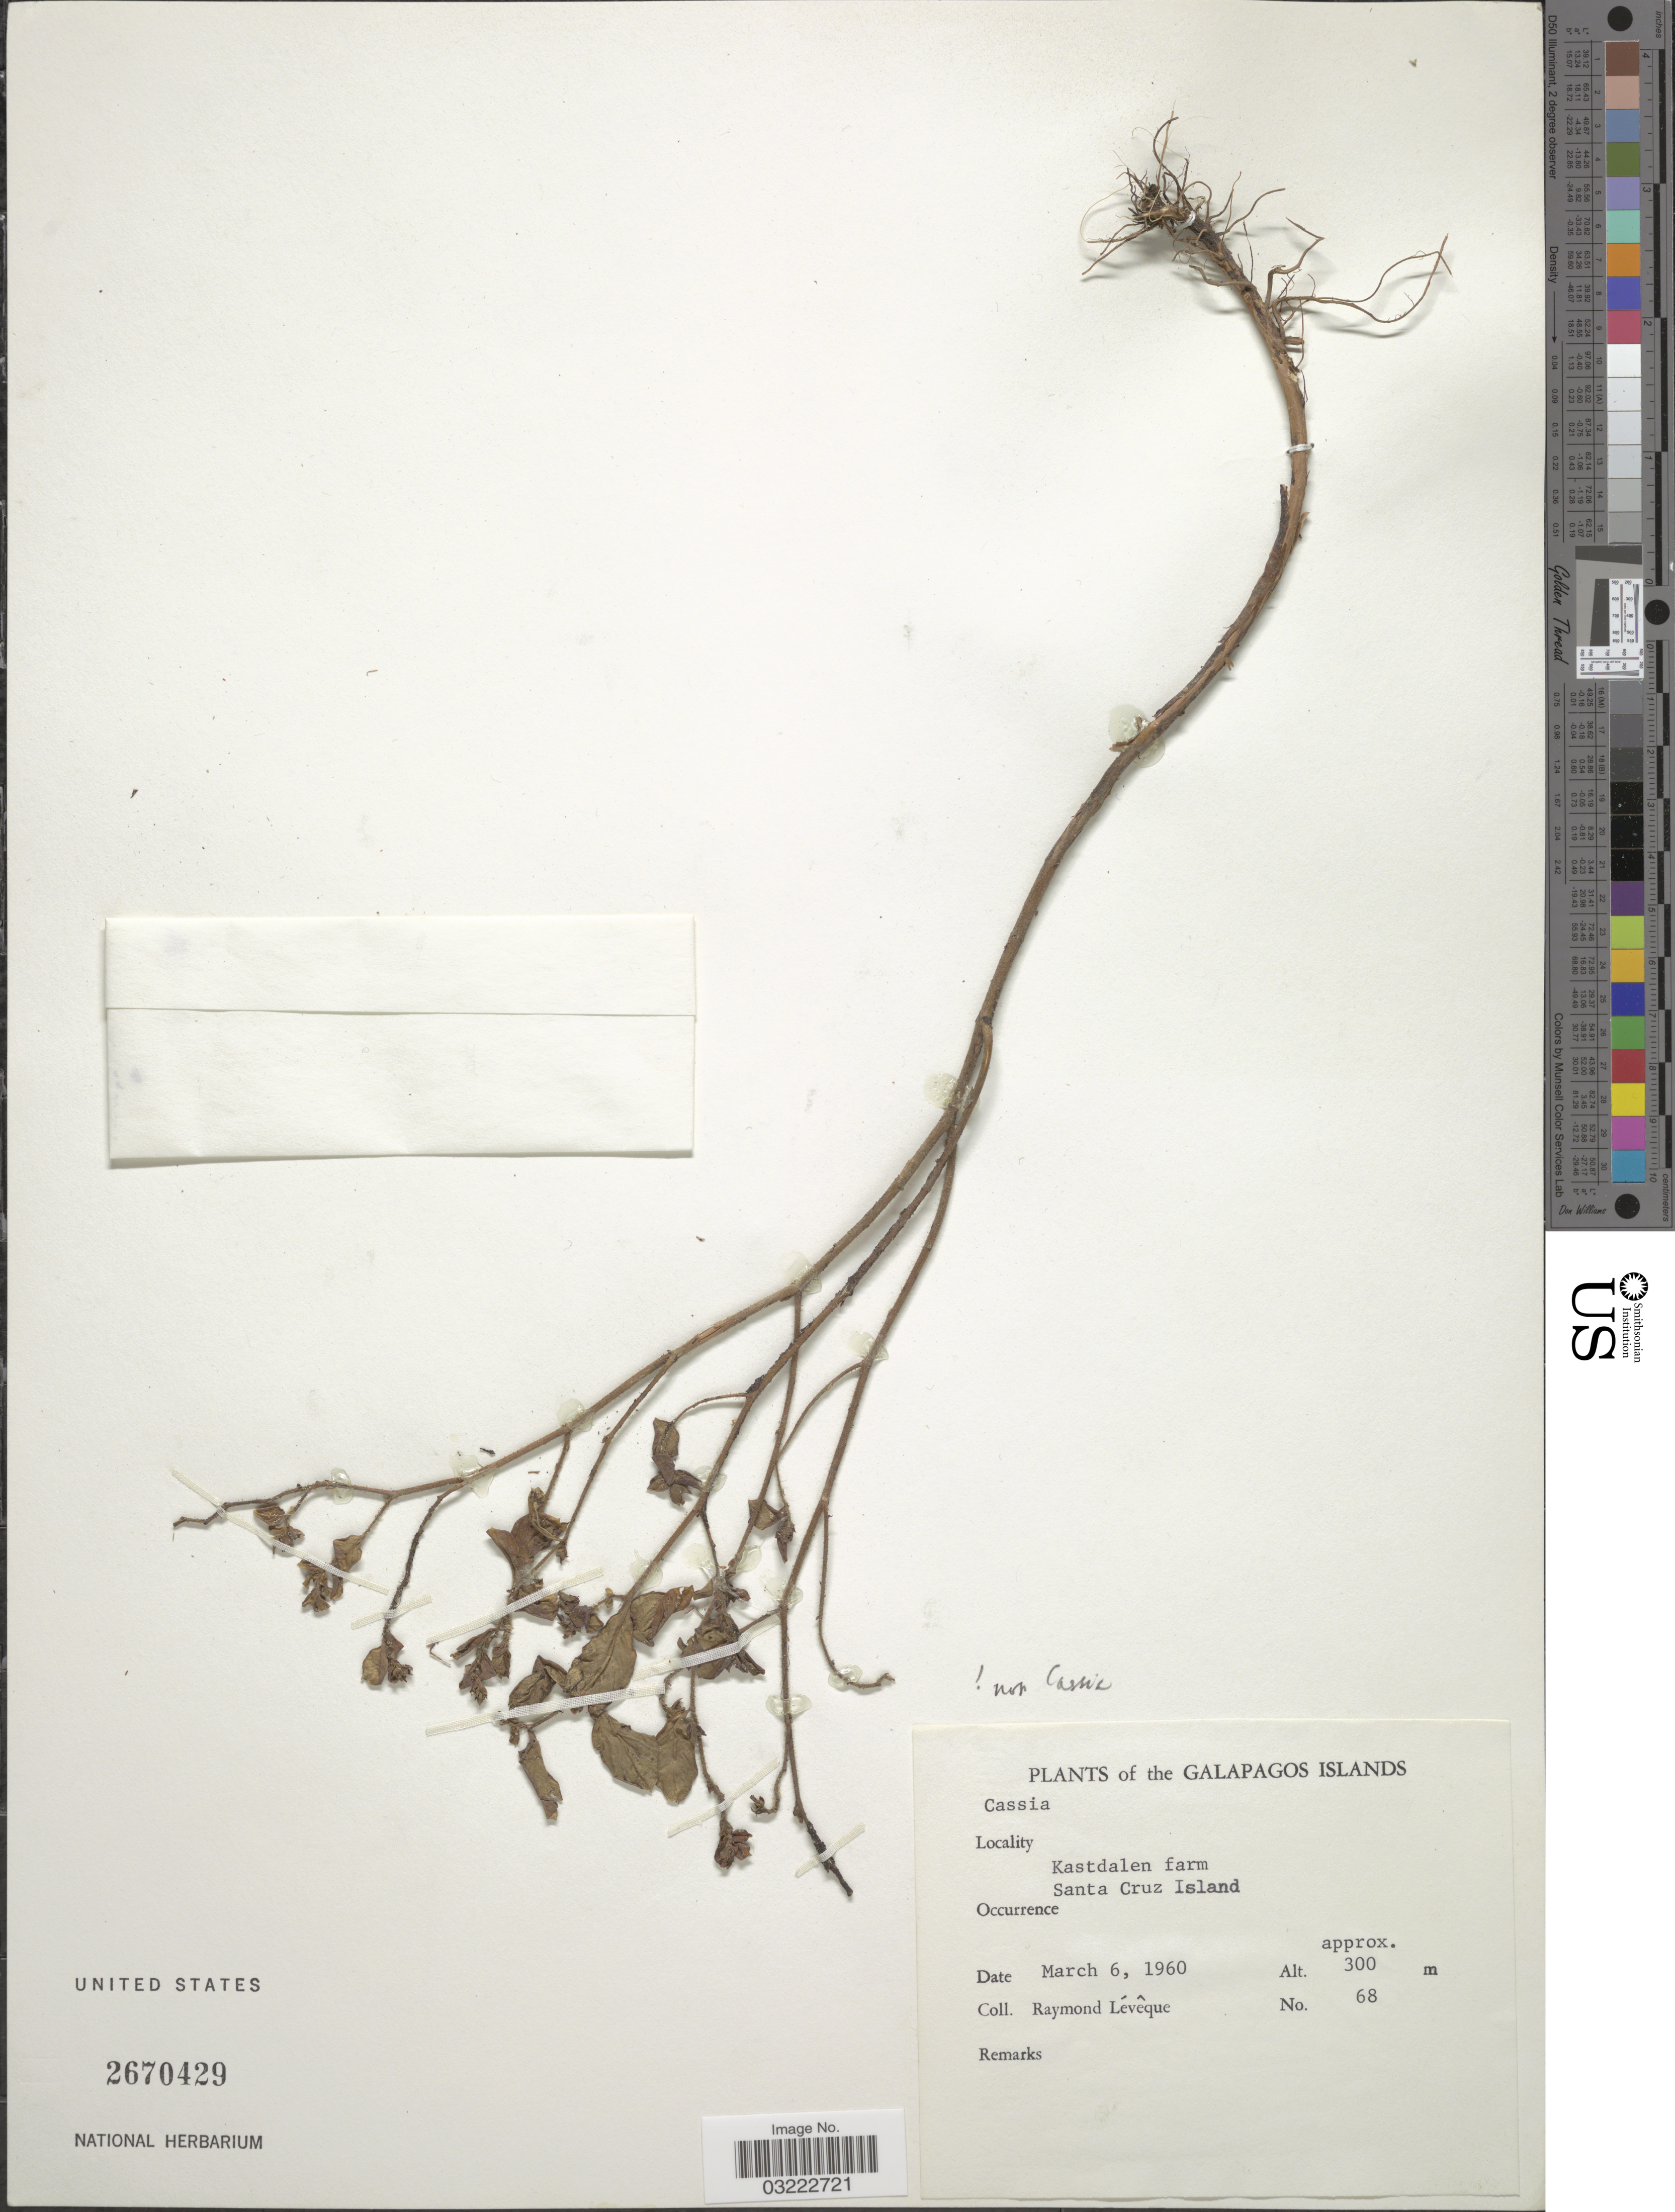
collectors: R. Lévêque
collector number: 68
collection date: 1960-03-06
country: Ecuador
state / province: Colón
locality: The Galapagos Islands, Kastdalen farm, Santa Cruz Island.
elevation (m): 300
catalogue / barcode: US 2670429